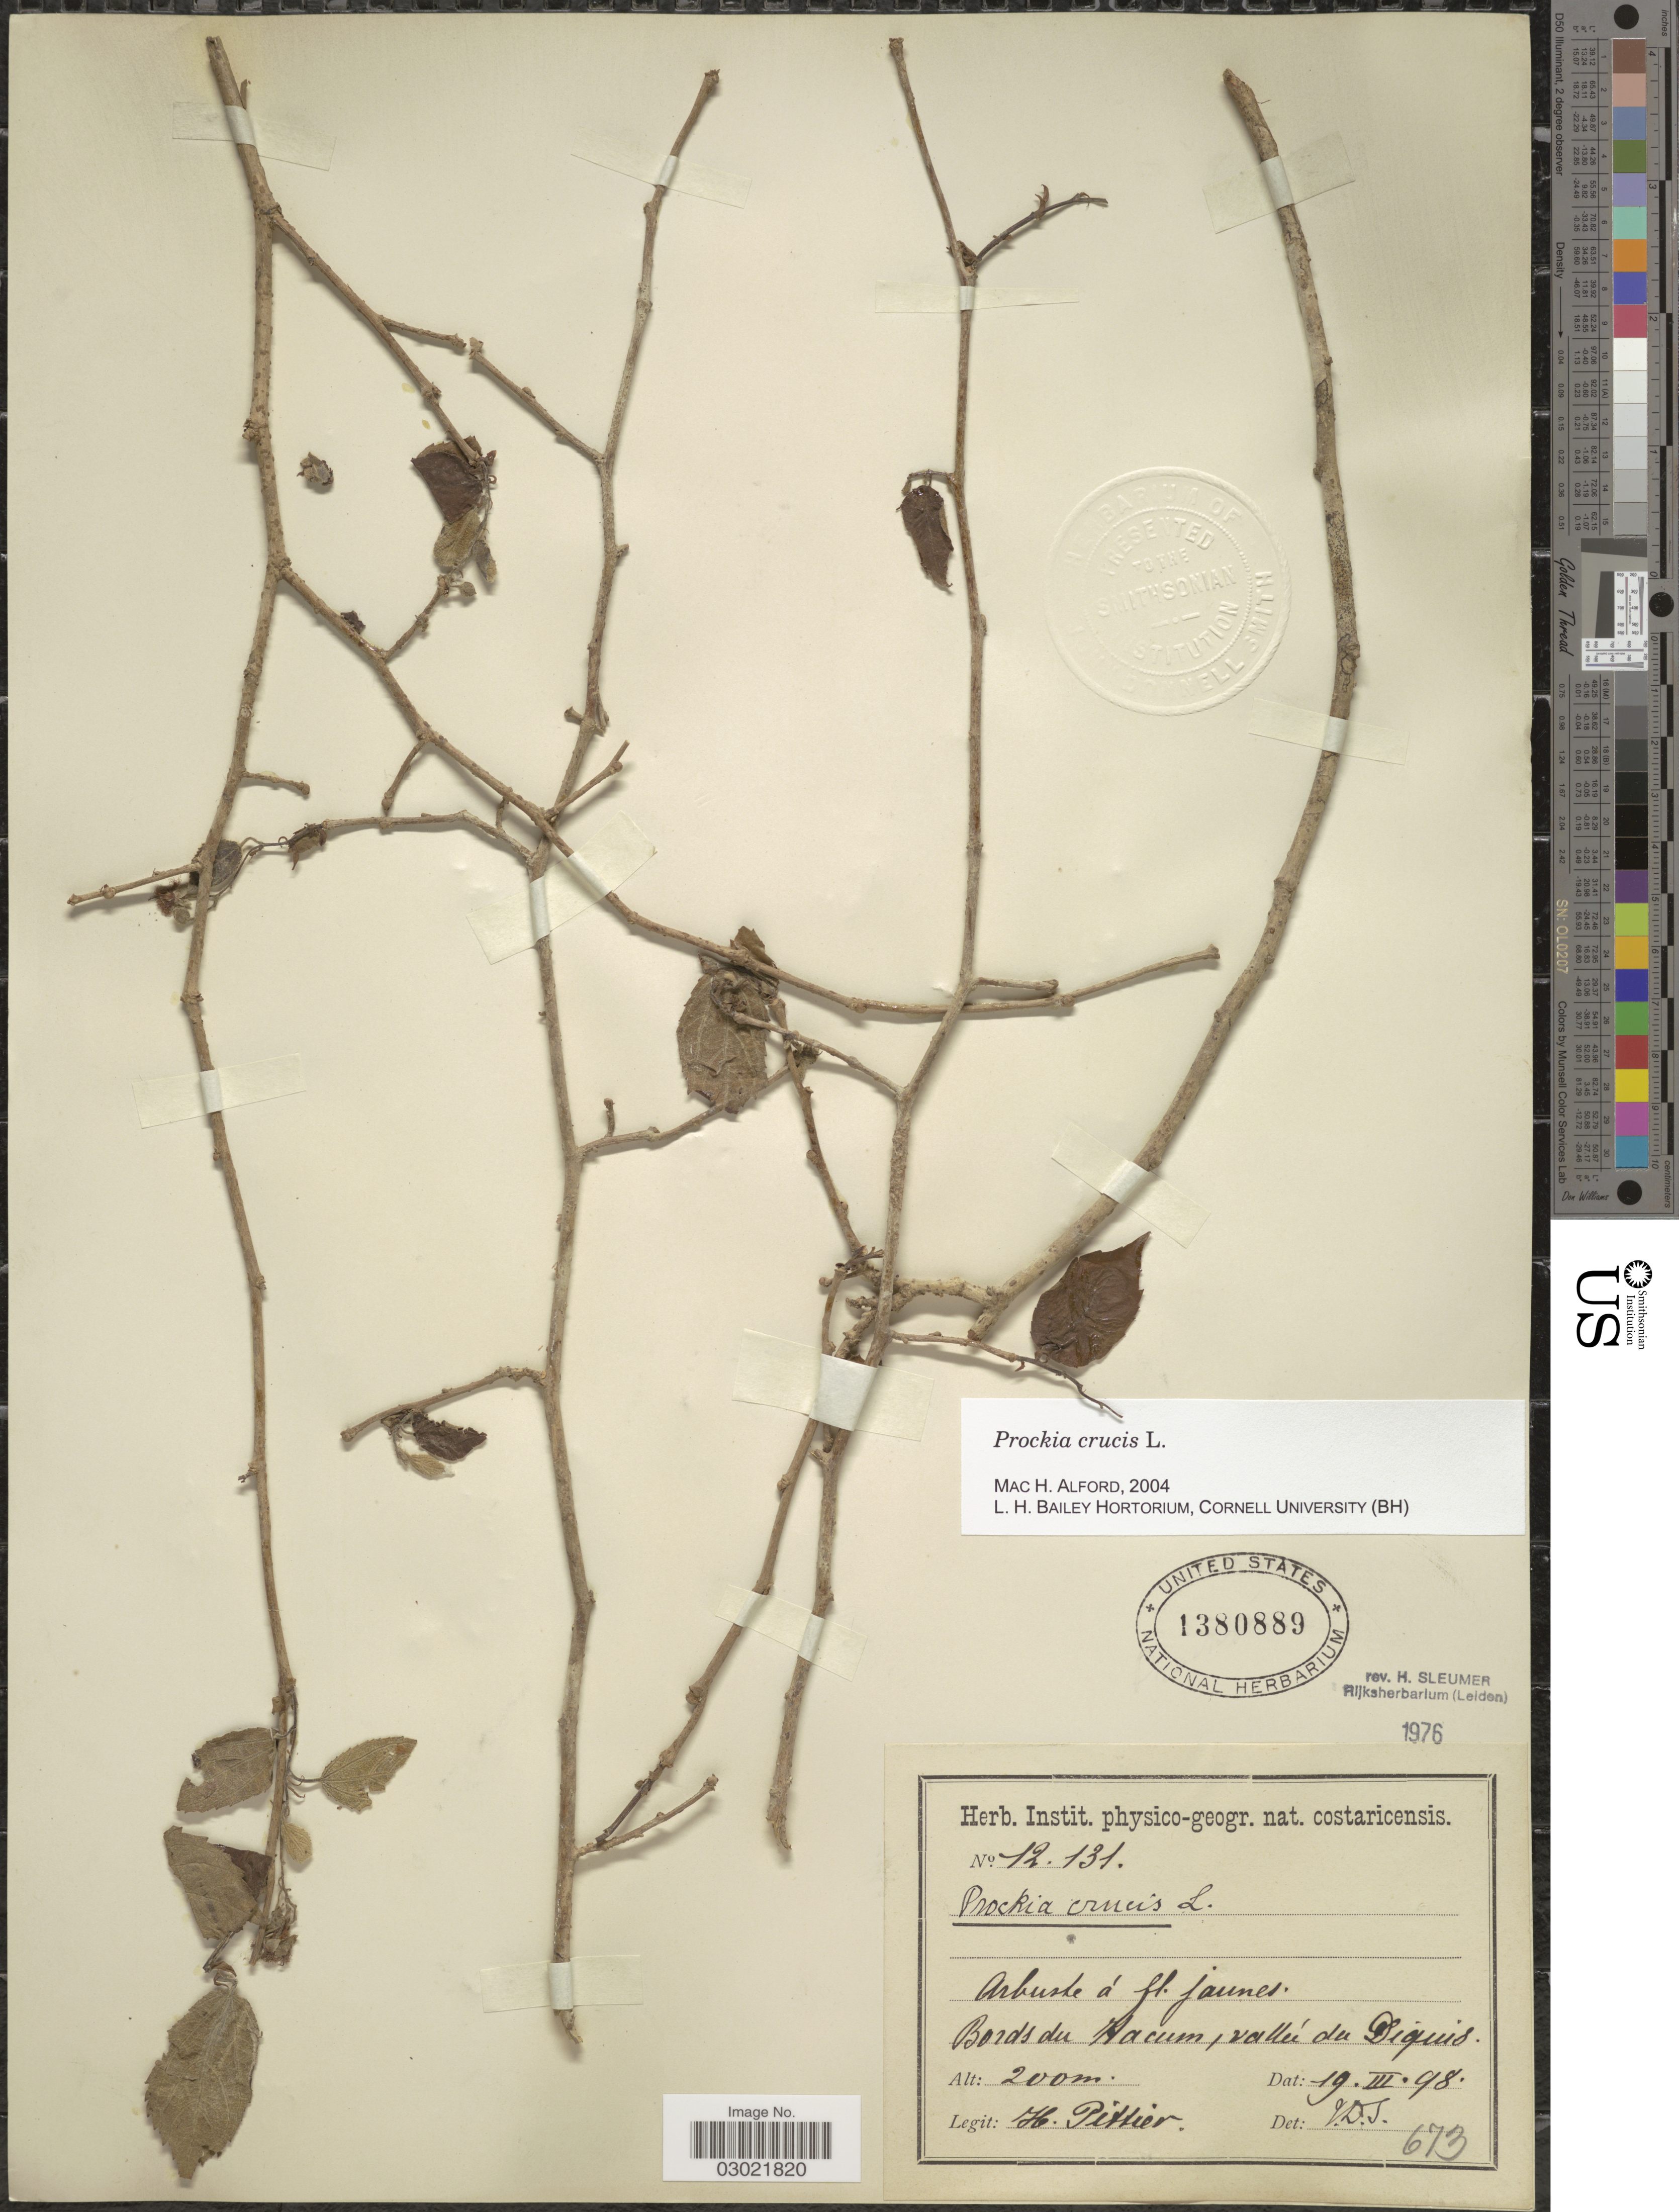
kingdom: Plantae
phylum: Tracheophyta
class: Magnoliopsida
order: Malpighiales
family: Salicaceae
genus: Prockia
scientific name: Prockia crucis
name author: P. Browne ex L.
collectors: H. F. Pittier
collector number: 12131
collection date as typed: Transcribed d/m/y: 19/3/98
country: Costa Rica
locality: Bords du Hacum, vallée du Diquis. [Edge of Hacum, valley of Diquis]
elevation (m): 200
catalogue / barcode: US 1380889